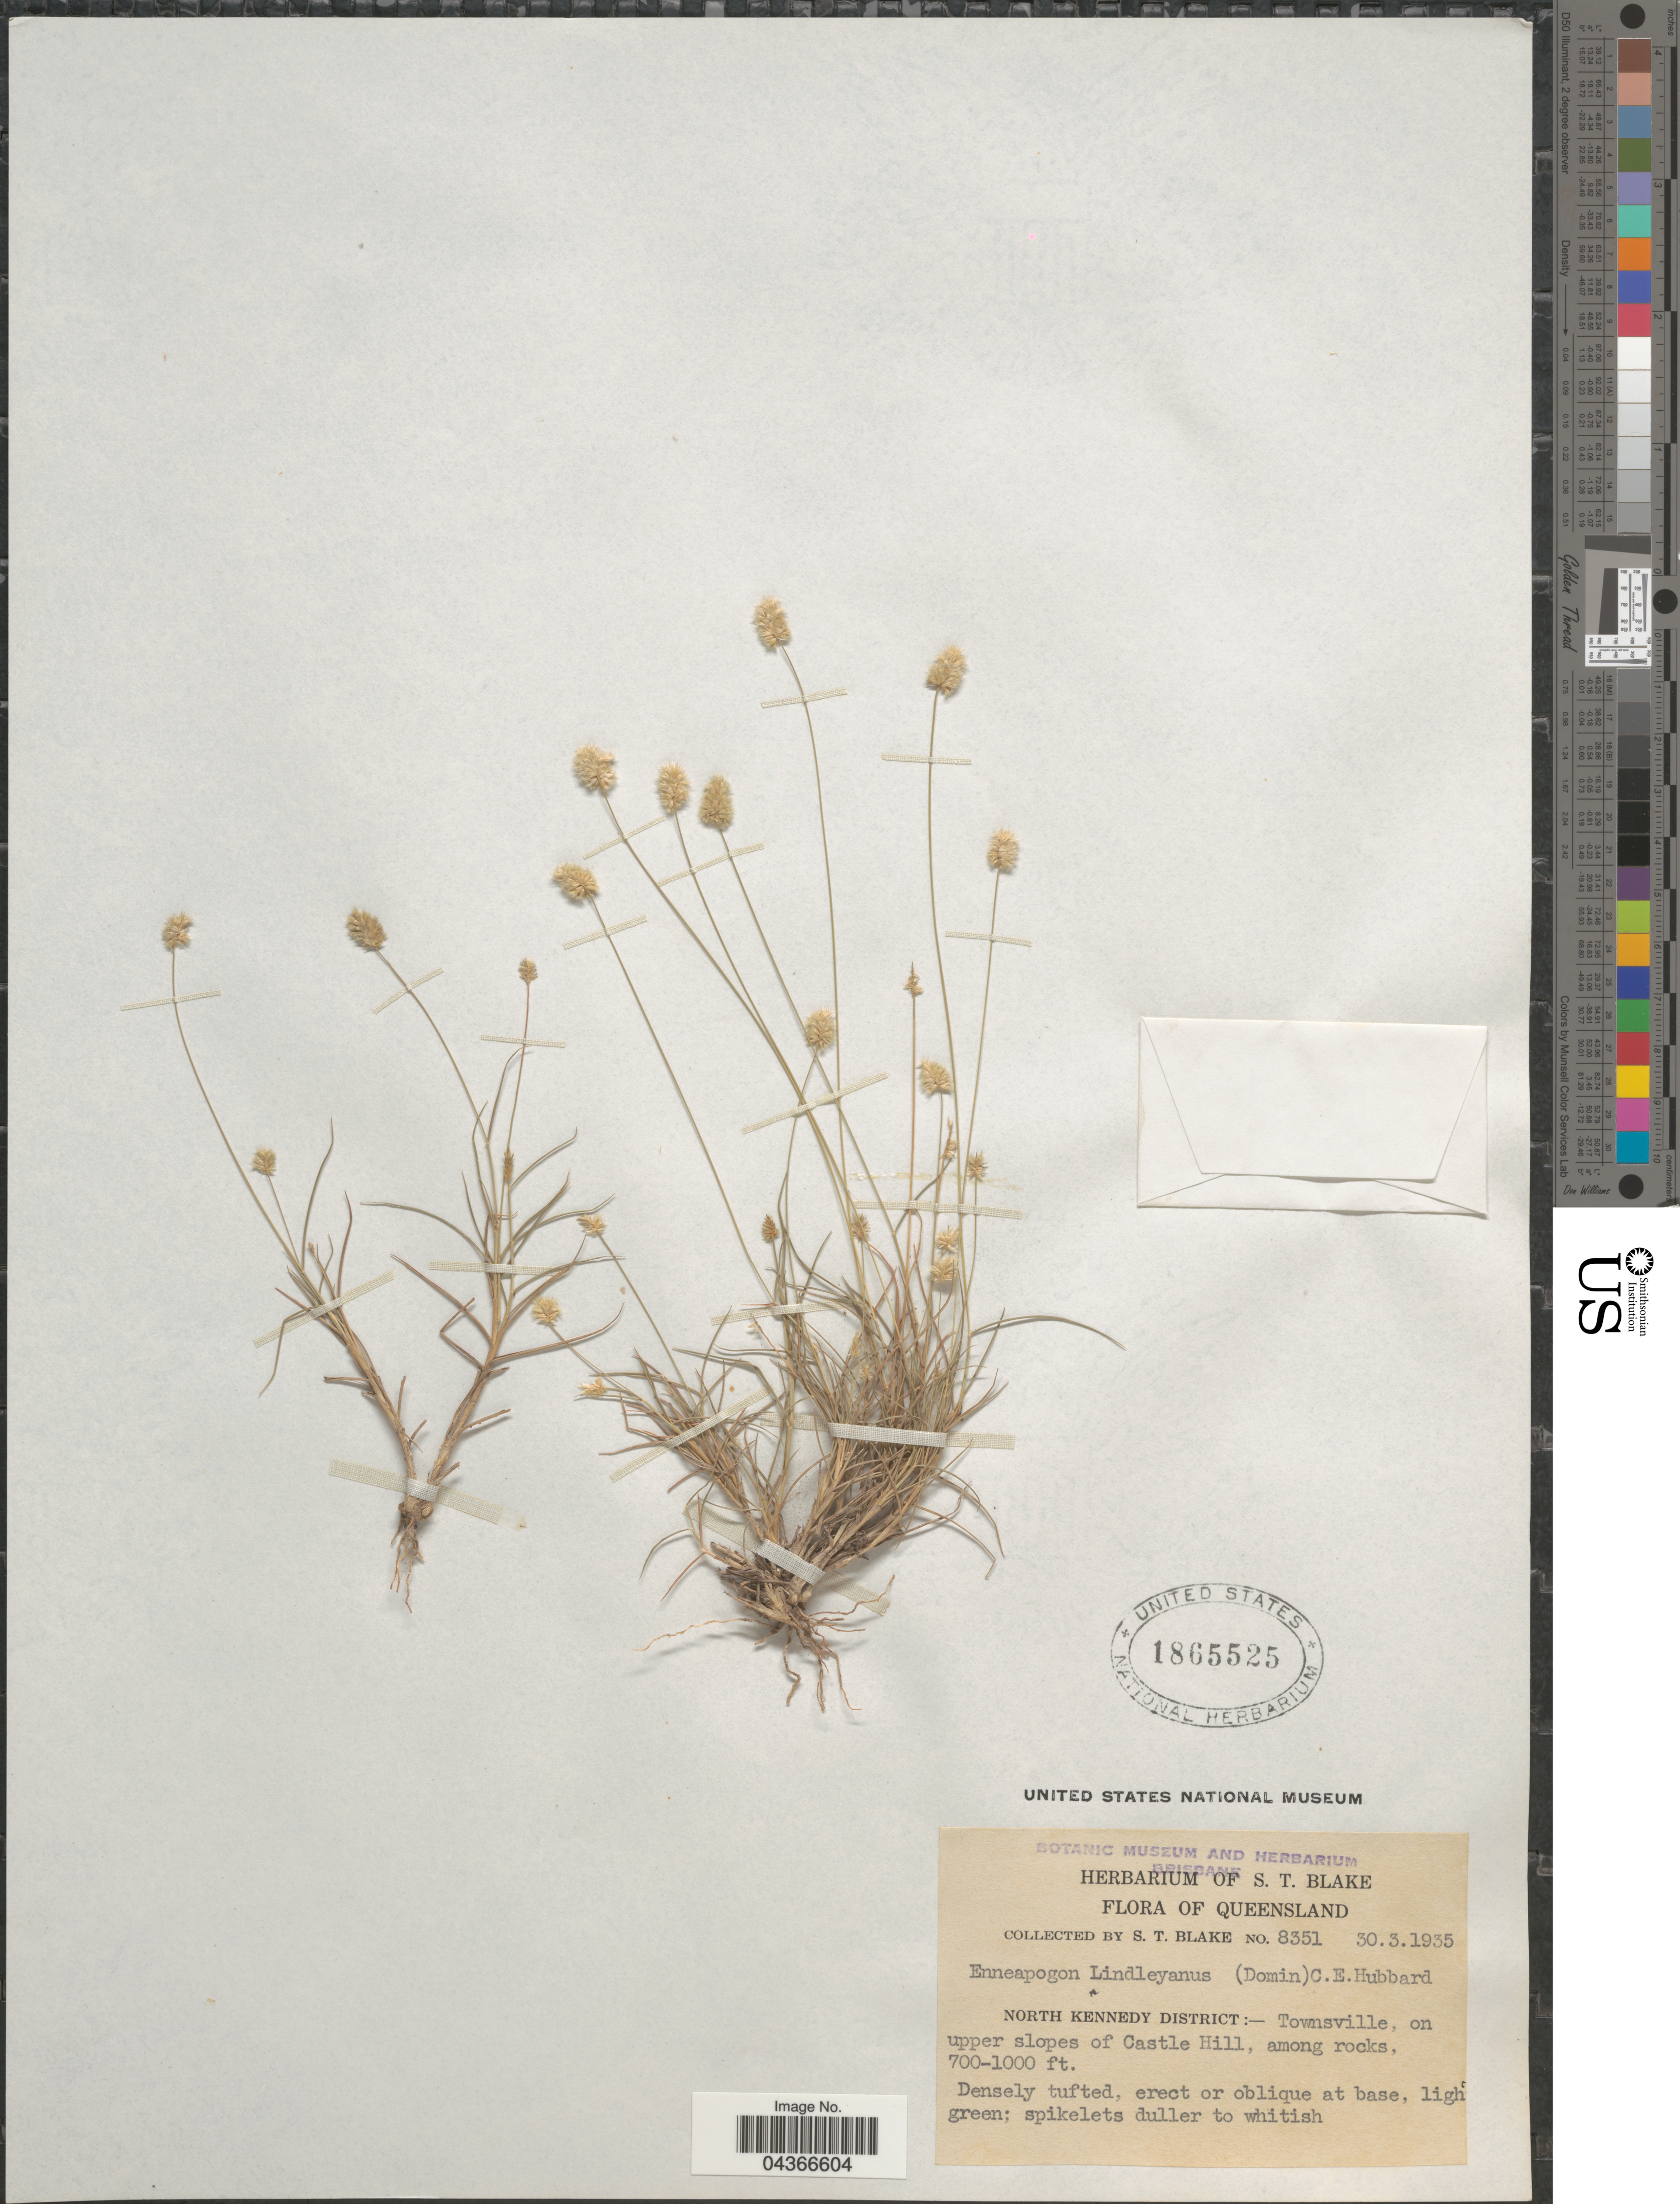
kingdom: Plantae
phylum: Tracheophyta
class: Liliopsida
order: Poales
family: Poaceae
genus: Enneapogon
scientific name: Enneapogon lindleyanus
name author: (Domin) C.E. Hubb.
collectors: S. T. Blake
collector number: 8351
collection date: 1935-03-30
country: Australia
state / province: Queensland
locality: North Kennedy District: - Townsville, on upper slopes of Castle Hill.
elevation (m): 213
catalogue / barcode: US 1865525